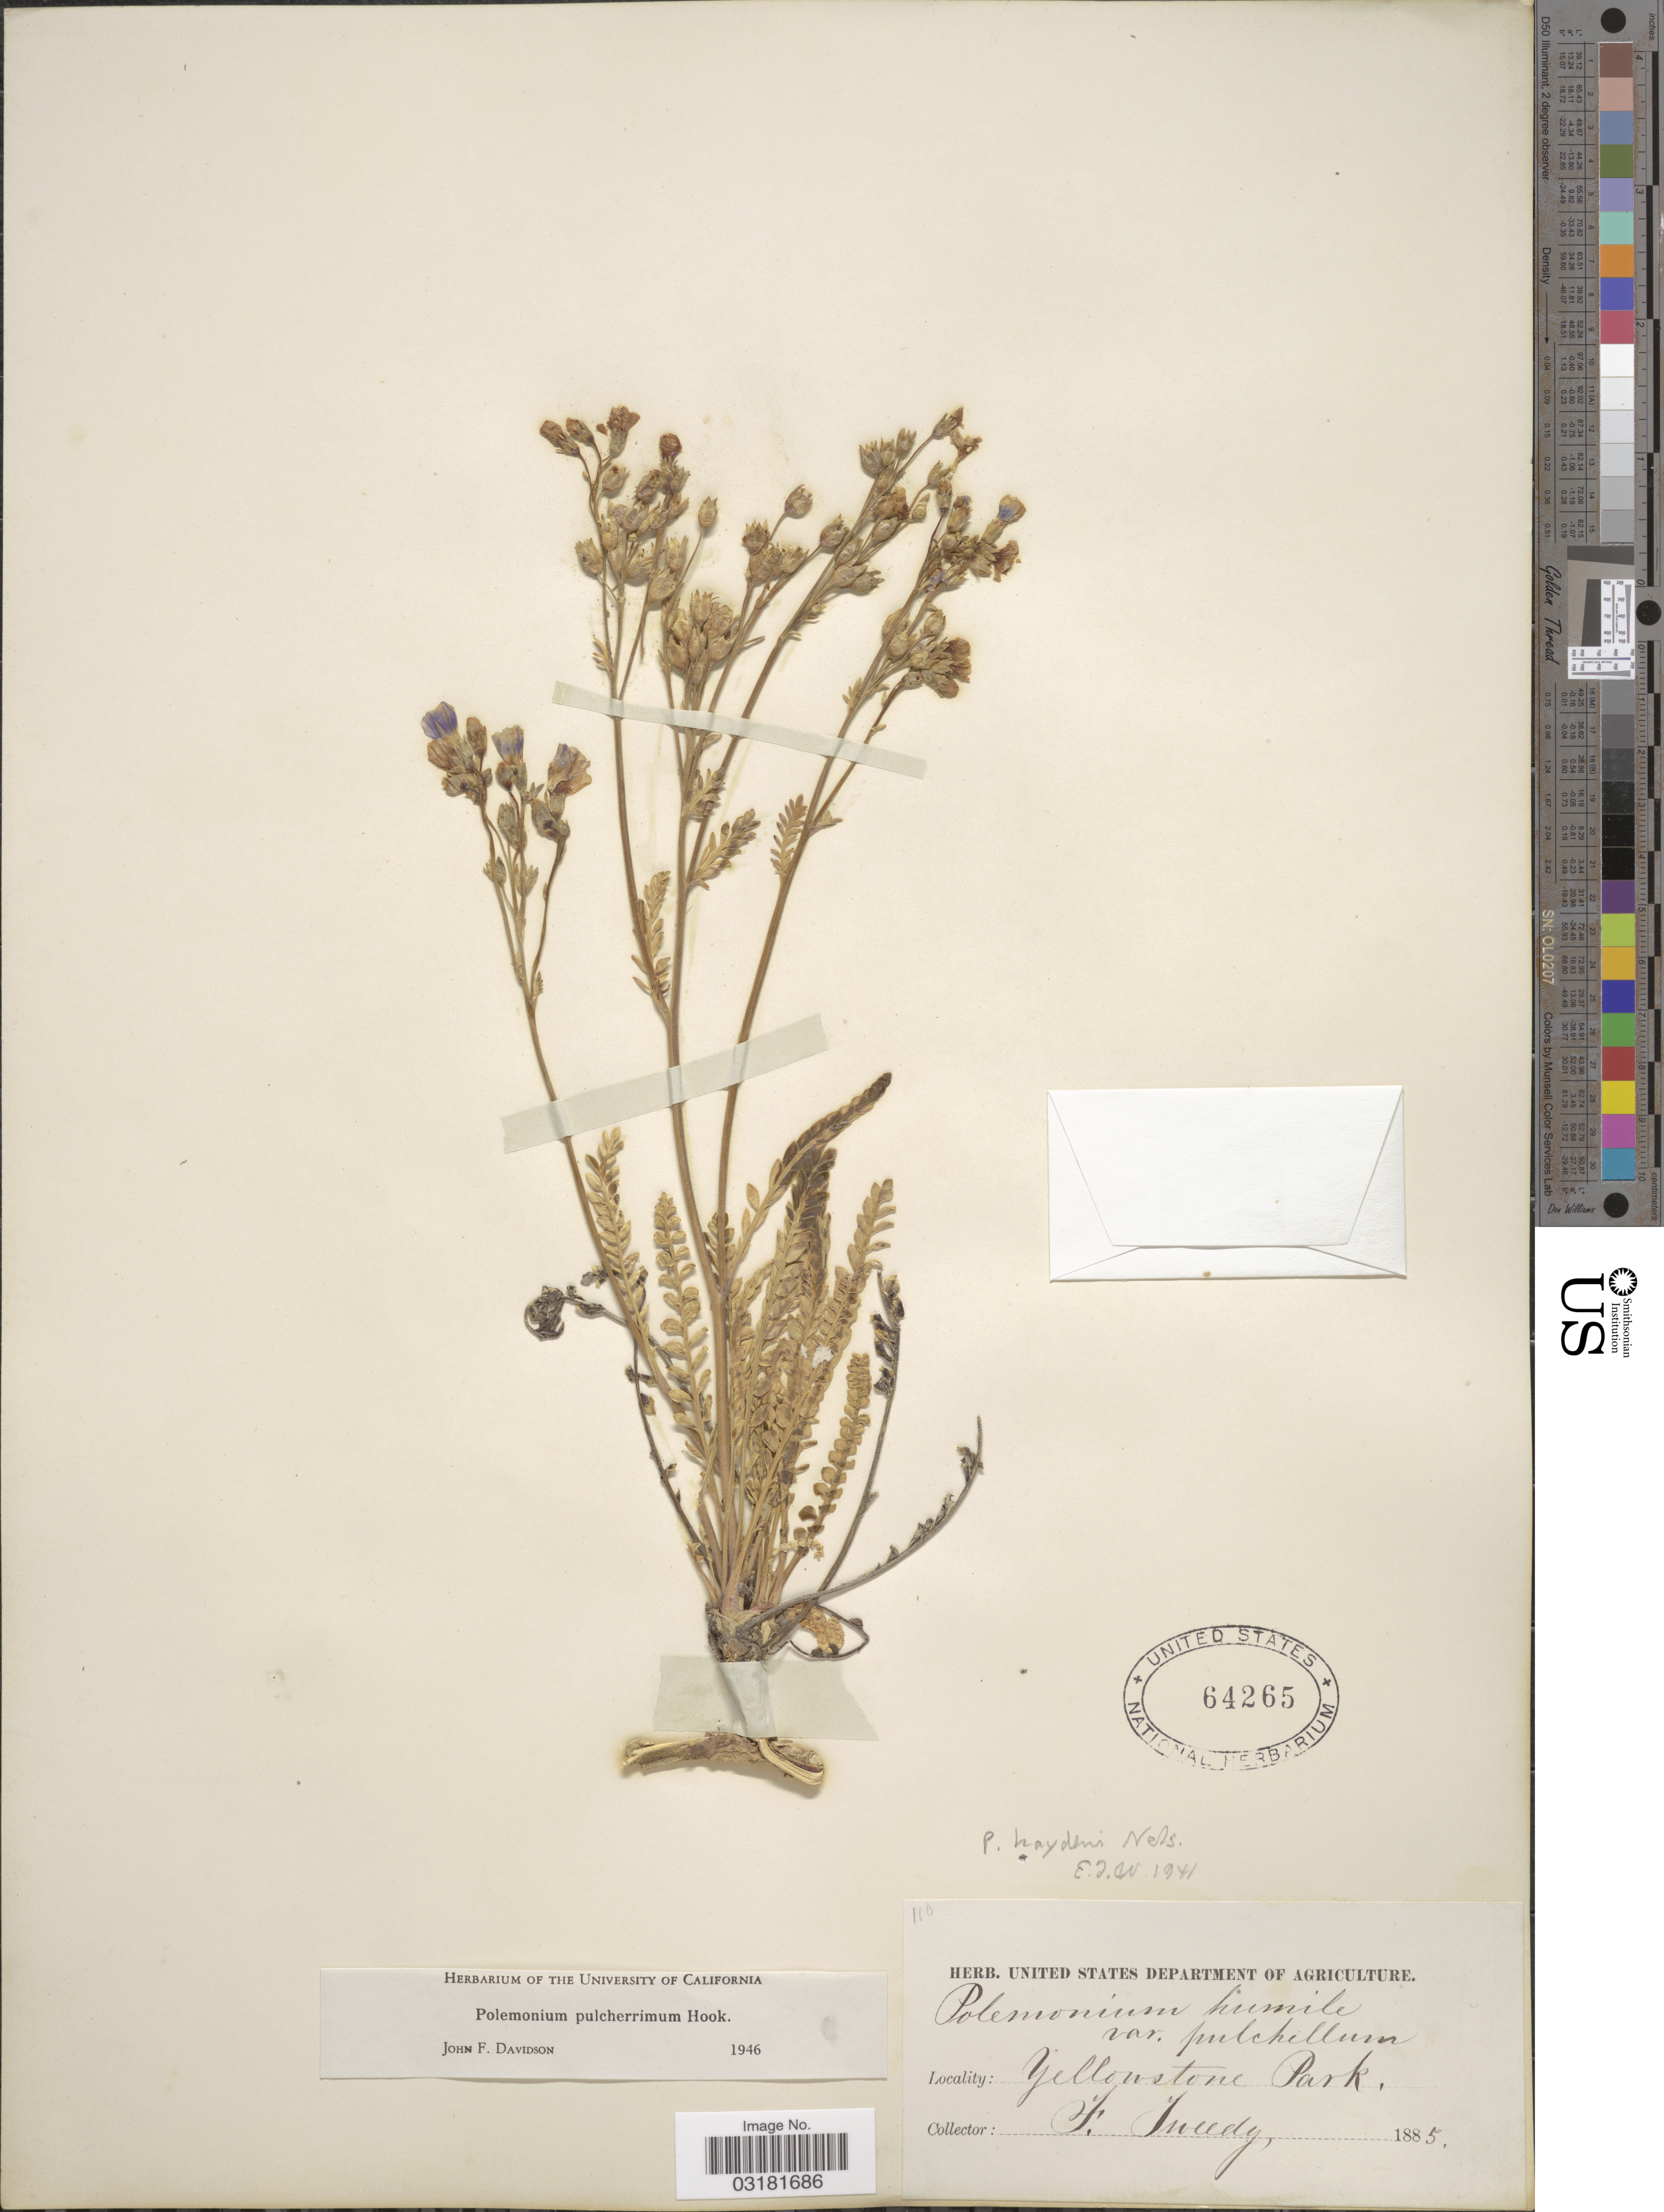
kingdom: Plantae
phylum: Tracheophyta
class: Magnoliopsida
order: Ericales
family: Polemoniaceae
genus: Polemonium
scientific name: Polemonium pulcherrimum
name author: Hook.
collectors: F. Tweedy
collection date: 1885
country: United States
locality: Yellowstone Park.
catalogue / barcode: US 64265